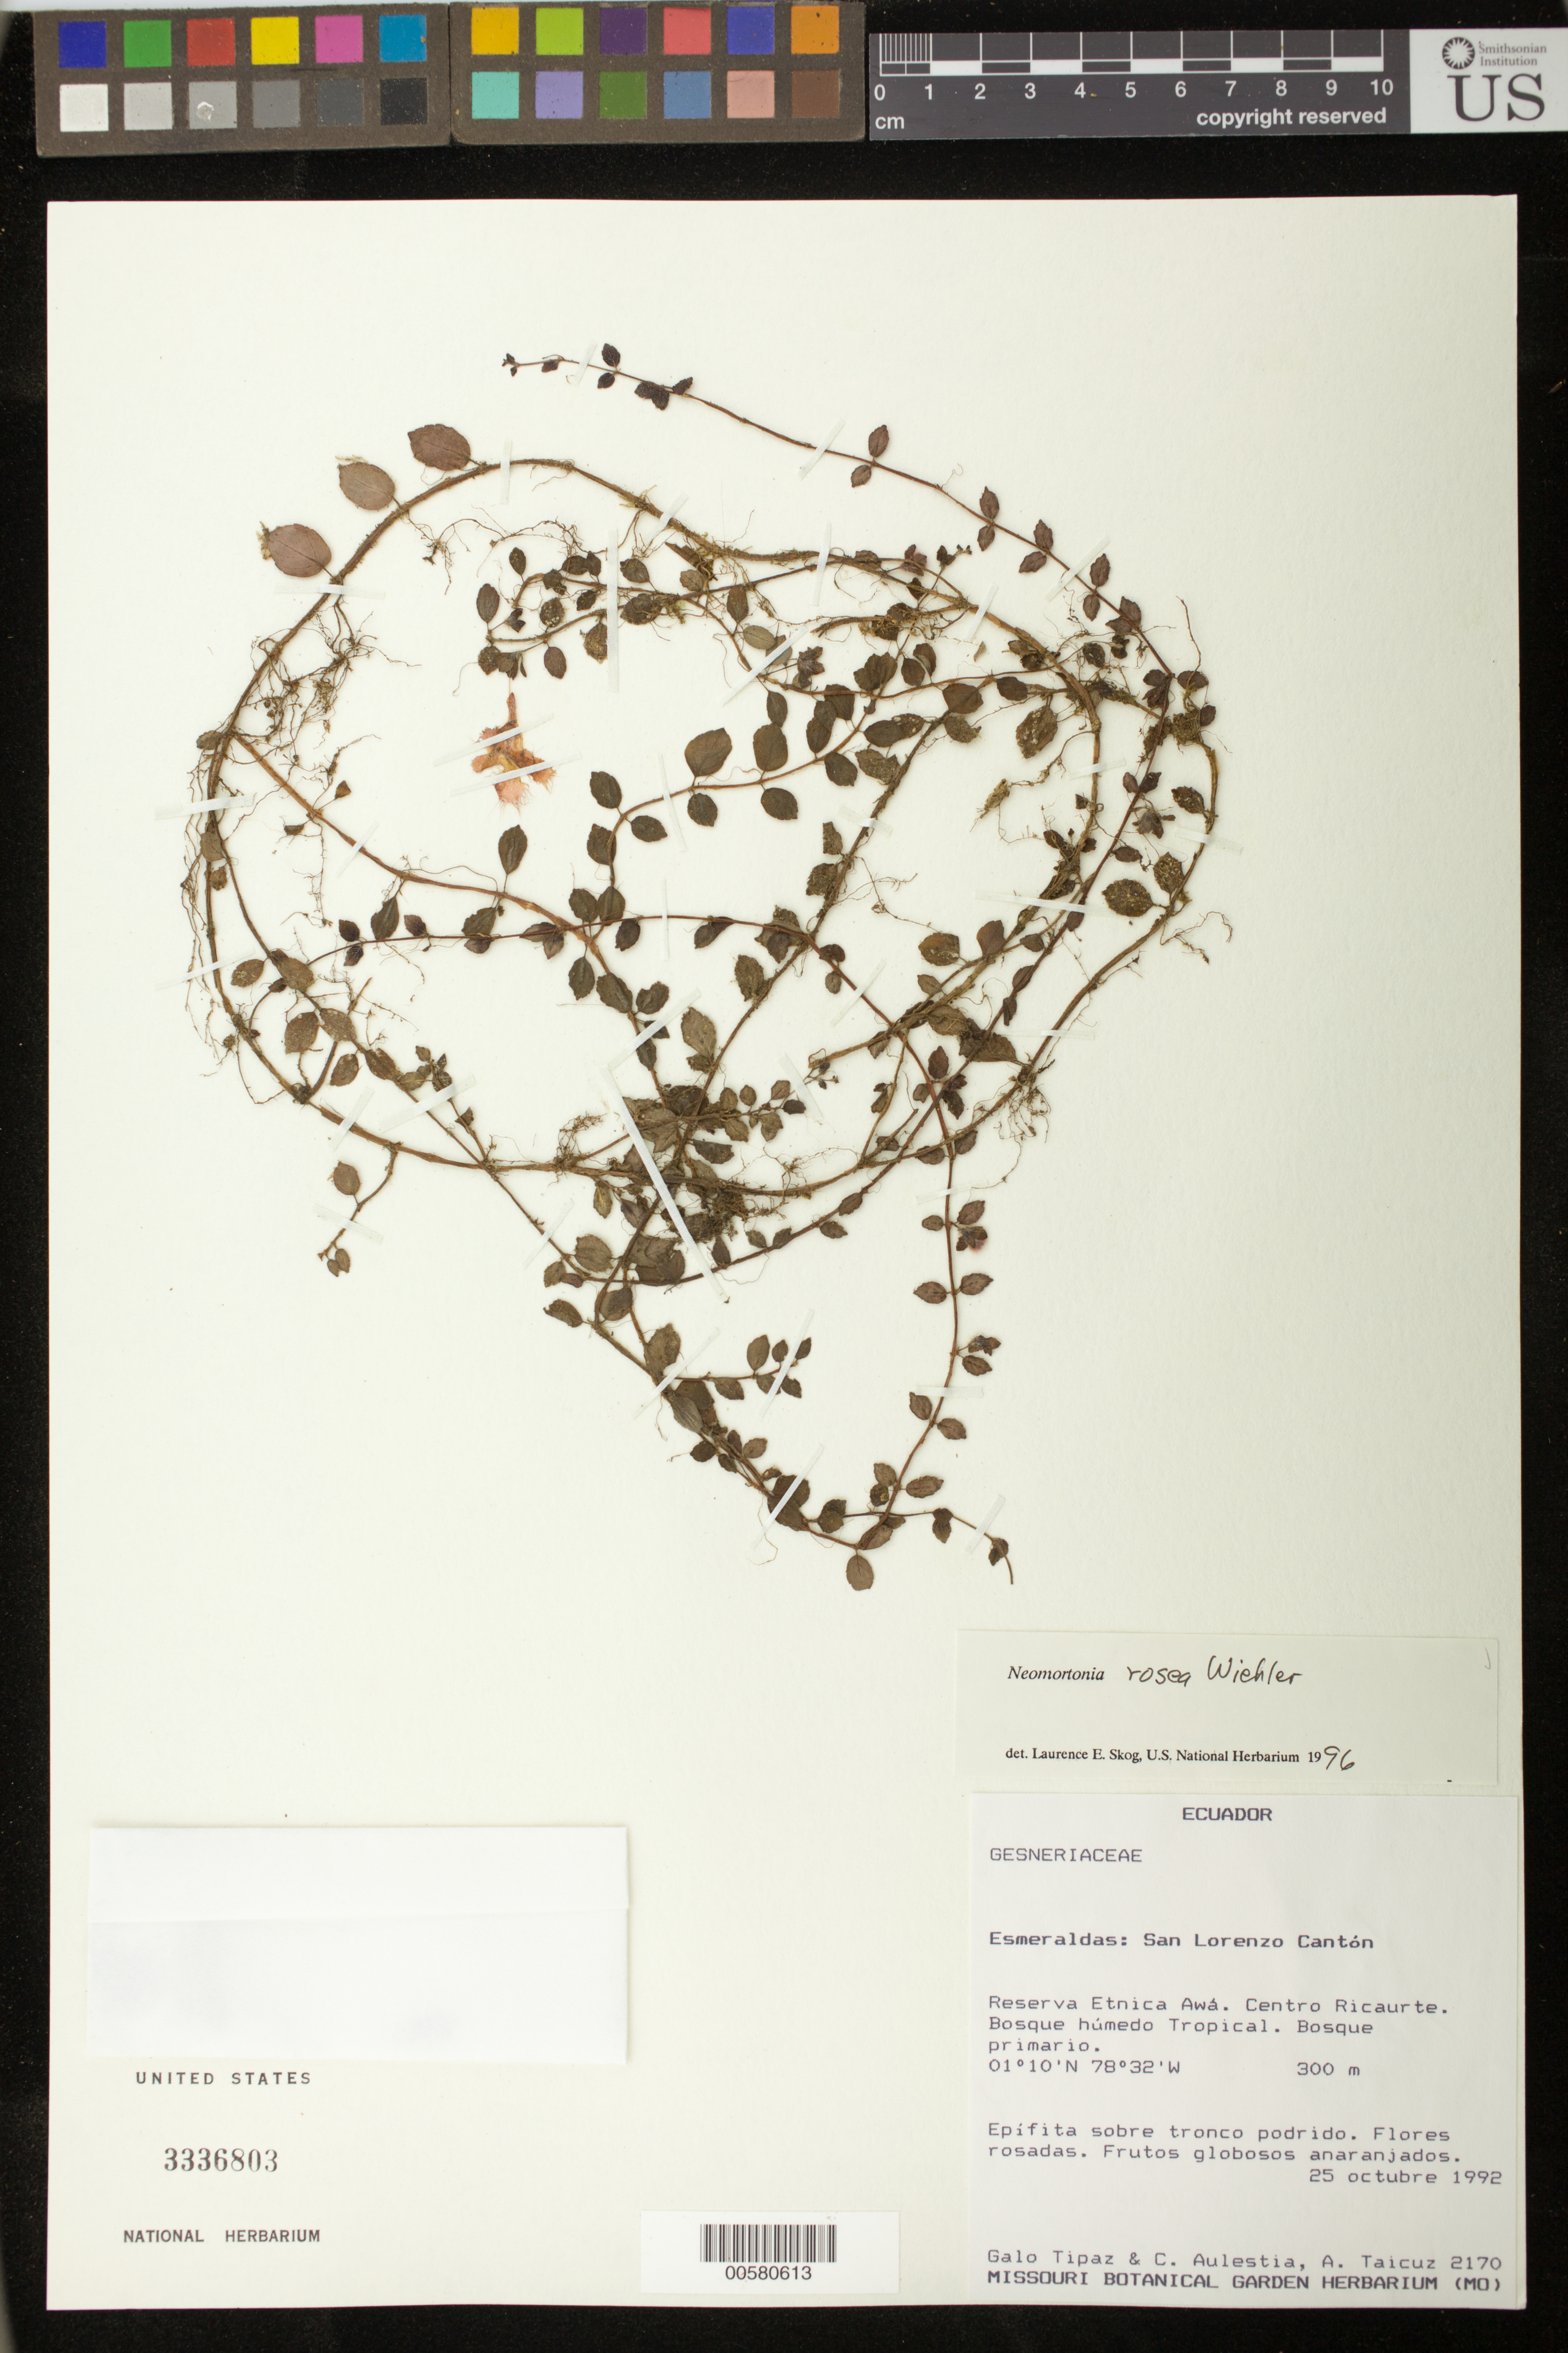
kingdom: Plantae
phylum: Tracheophyta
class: Magnoliopsida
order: Lamiales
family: Gesneriaceae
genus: Neomortonia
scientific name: Neomortonia rosea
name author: Wiehler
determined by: Skog, Laurence E.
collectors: G. Tipaz, C. Aulestia & A. Taicuz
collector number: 2170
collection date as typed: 25 Oct 1992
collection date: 1992-10-25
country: Ecuador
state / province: Esmeraldas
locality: San Lorenzo Cantón: Reserva Etnica Awá, Centro Ricaurte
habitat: Bosque húmedo tropical; bosque primario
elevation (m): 300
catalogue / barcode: US 3336803